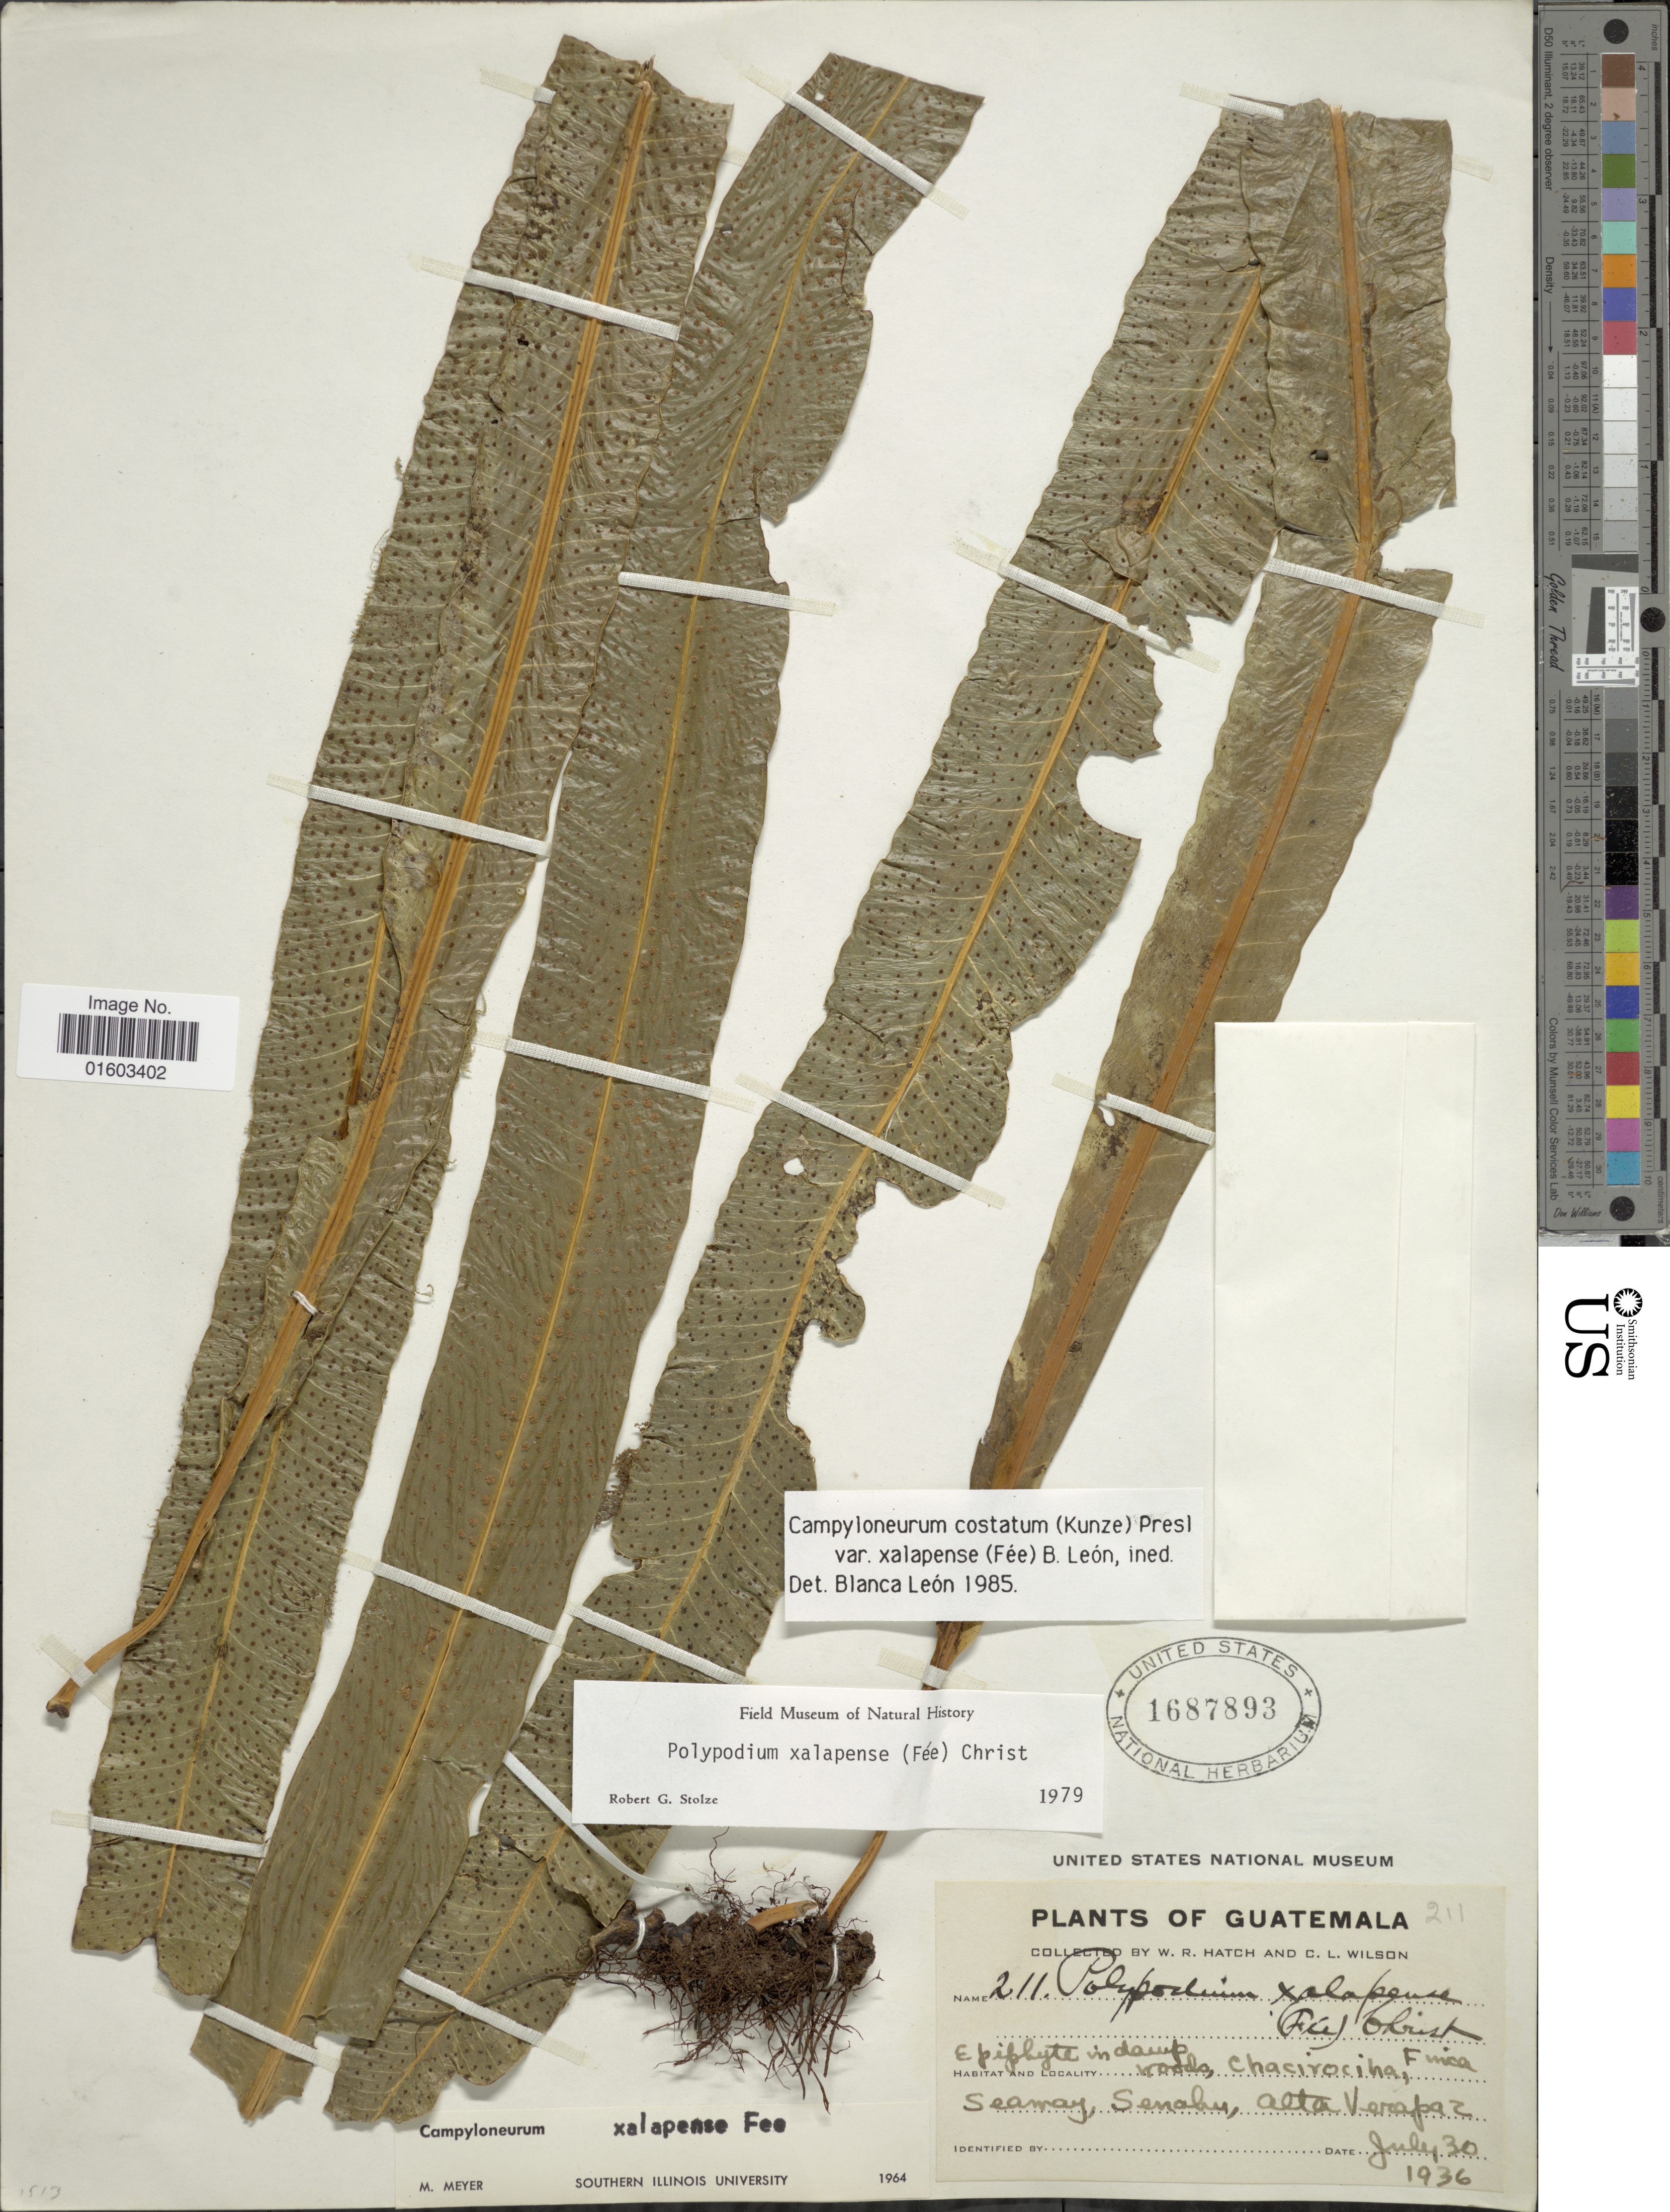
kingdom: Plantae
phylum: Tracheophyta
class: Polypodiopsida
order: Polypodiales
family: Polypodiaceae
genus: Campyloneurum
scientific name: Campyloneurum xalapense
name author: Fée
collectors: W. Hatch & C. L. Wilson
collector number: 211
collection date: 1936-07-30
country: Guatemala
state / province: Alta Verapaz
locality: Chacirocina, Finca Seamay, Senahu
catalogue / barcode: US 1687893